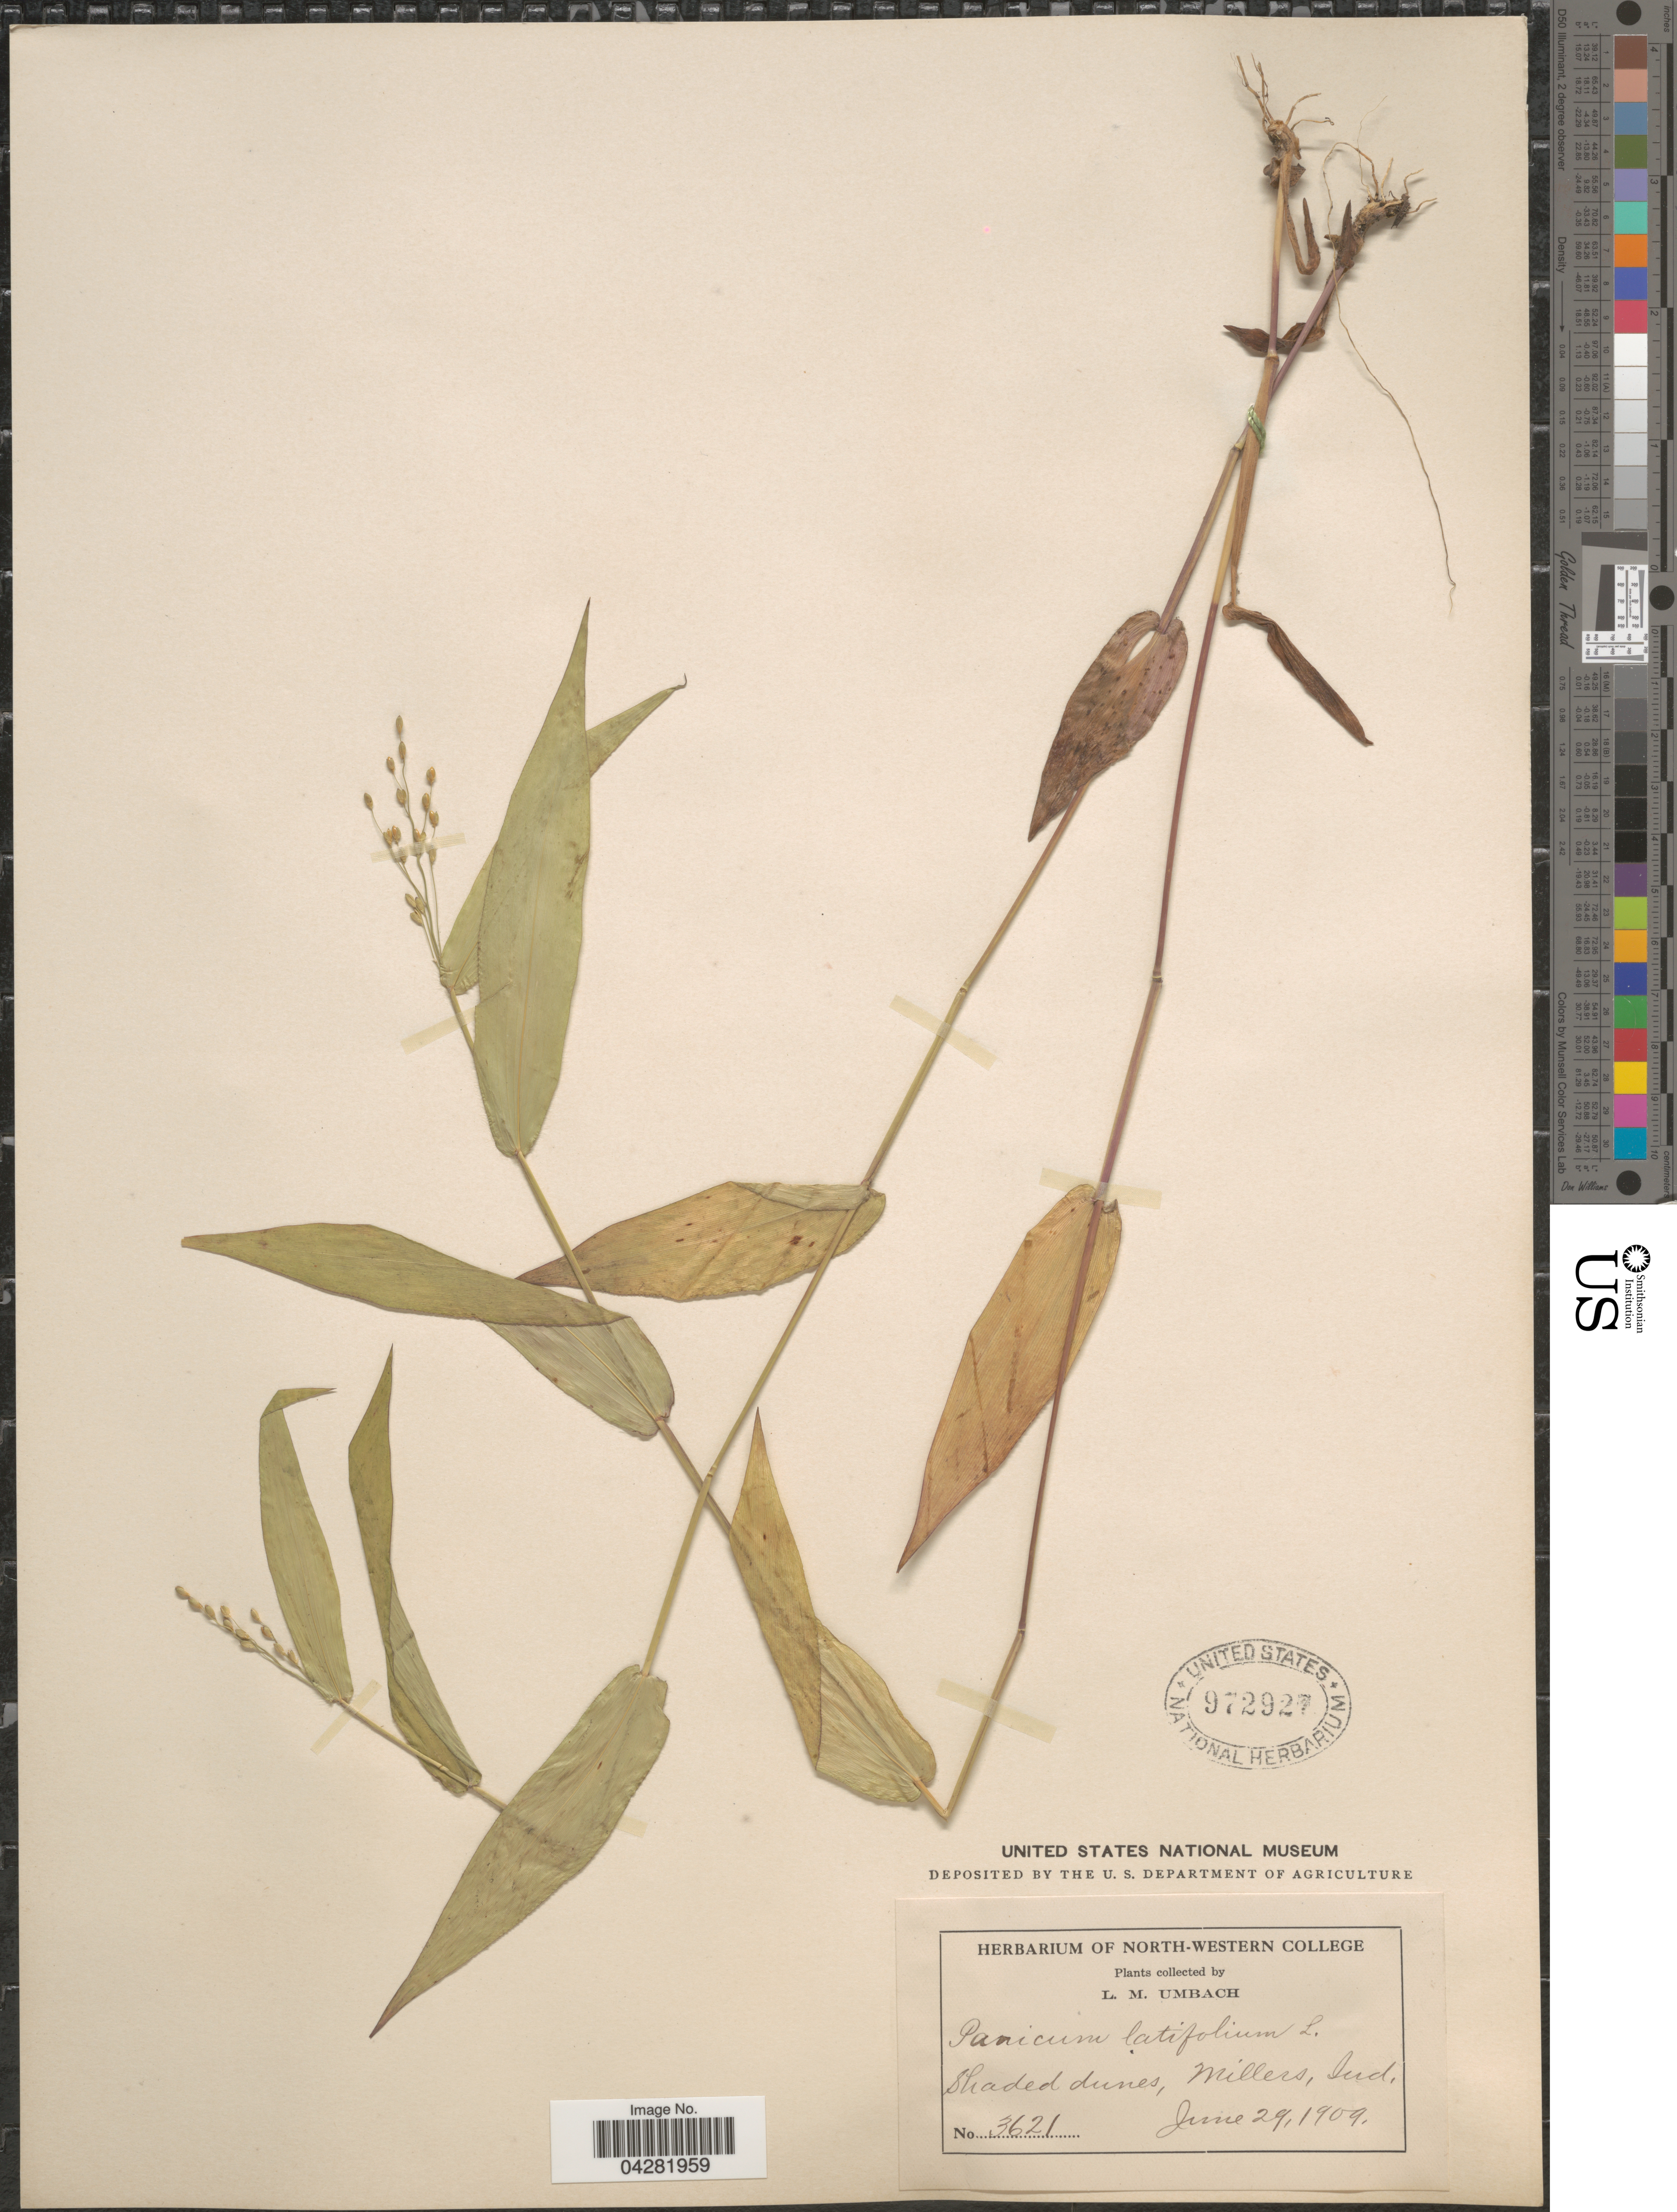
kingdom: Plantae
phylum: Tracheophyta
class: Liliopsida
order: Poales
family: Poaceae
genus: Dichanthelium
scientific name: Dichanthelium latifolium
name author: (L.) Harvill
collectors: L. M. Umbach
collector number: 3621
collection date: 1909-06-29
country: United States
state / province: Indiana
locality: Millers.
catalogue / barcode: US 972927